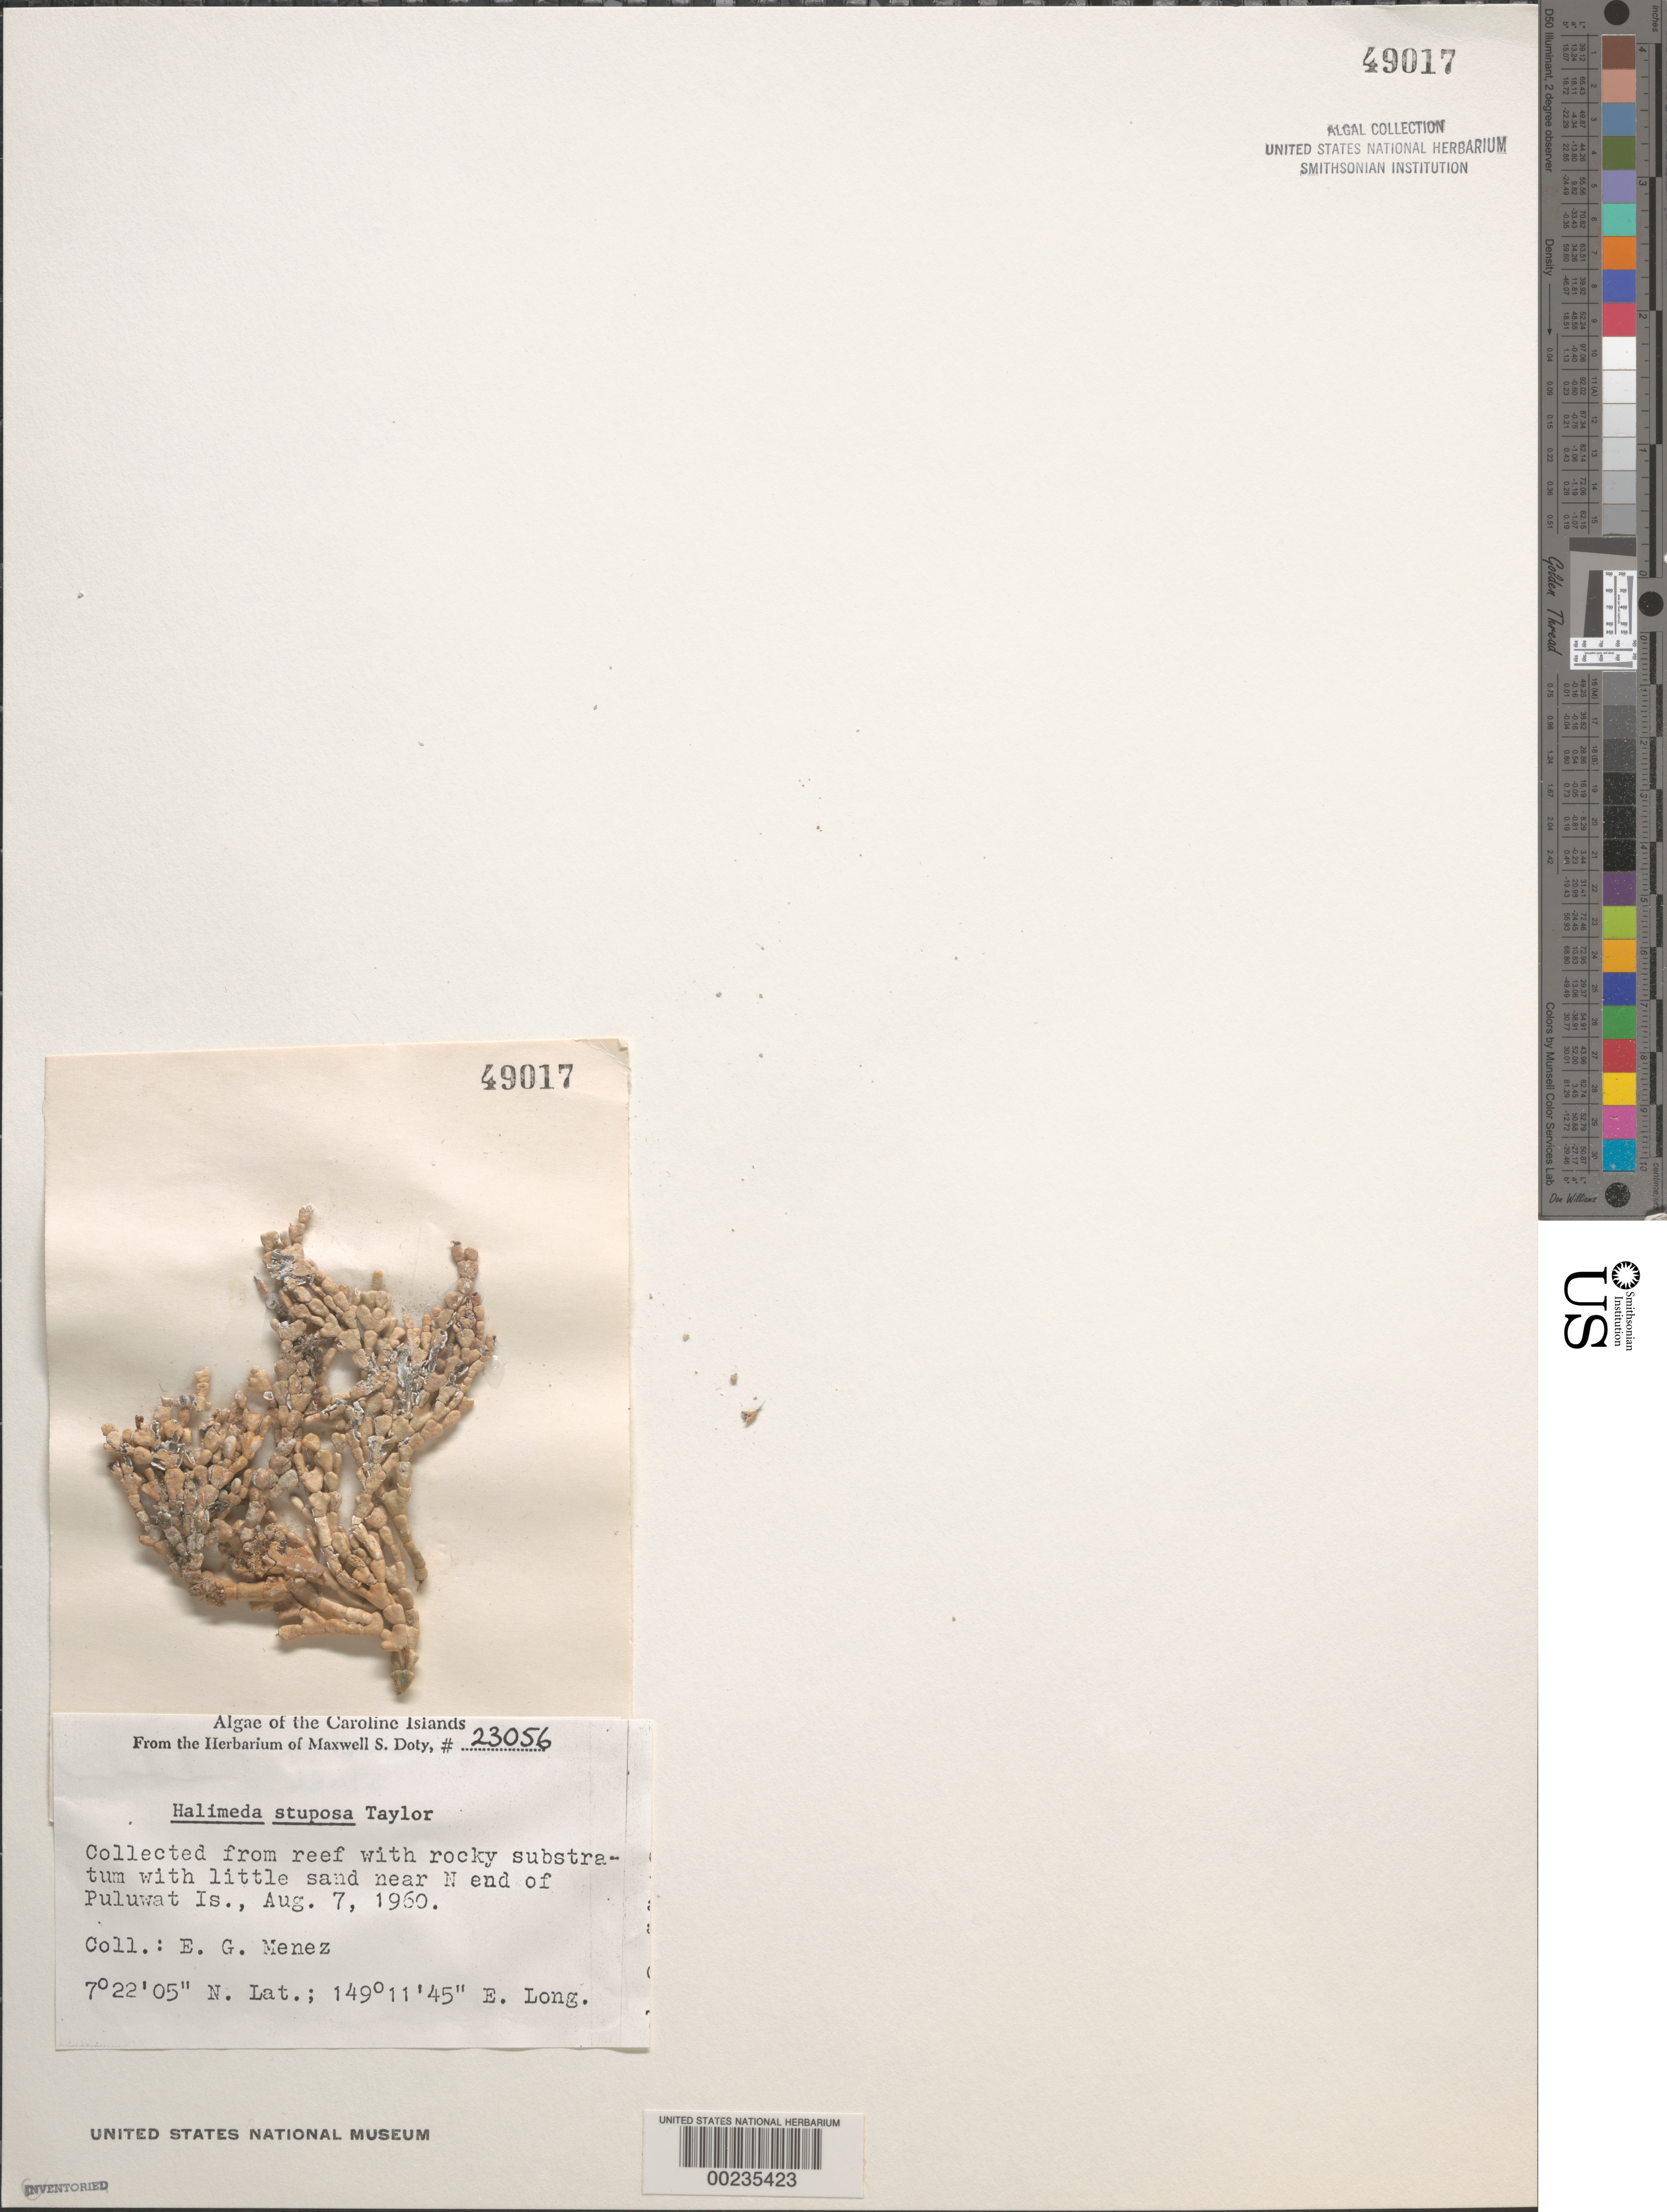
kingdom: Plantae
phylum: Chlorophyta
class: Ulvophyceae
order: Bryopsidales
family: Halimedaceae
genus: Halimeda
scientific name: Halimeda stuposa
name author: W.R. Taylor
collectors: Meñez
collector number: MSD 23056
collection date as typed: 07 Aug 1960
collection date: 1960-08-07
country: Micronesia, Federated States of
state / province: Truk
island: Puluwat Atoll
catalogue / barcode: US 49017